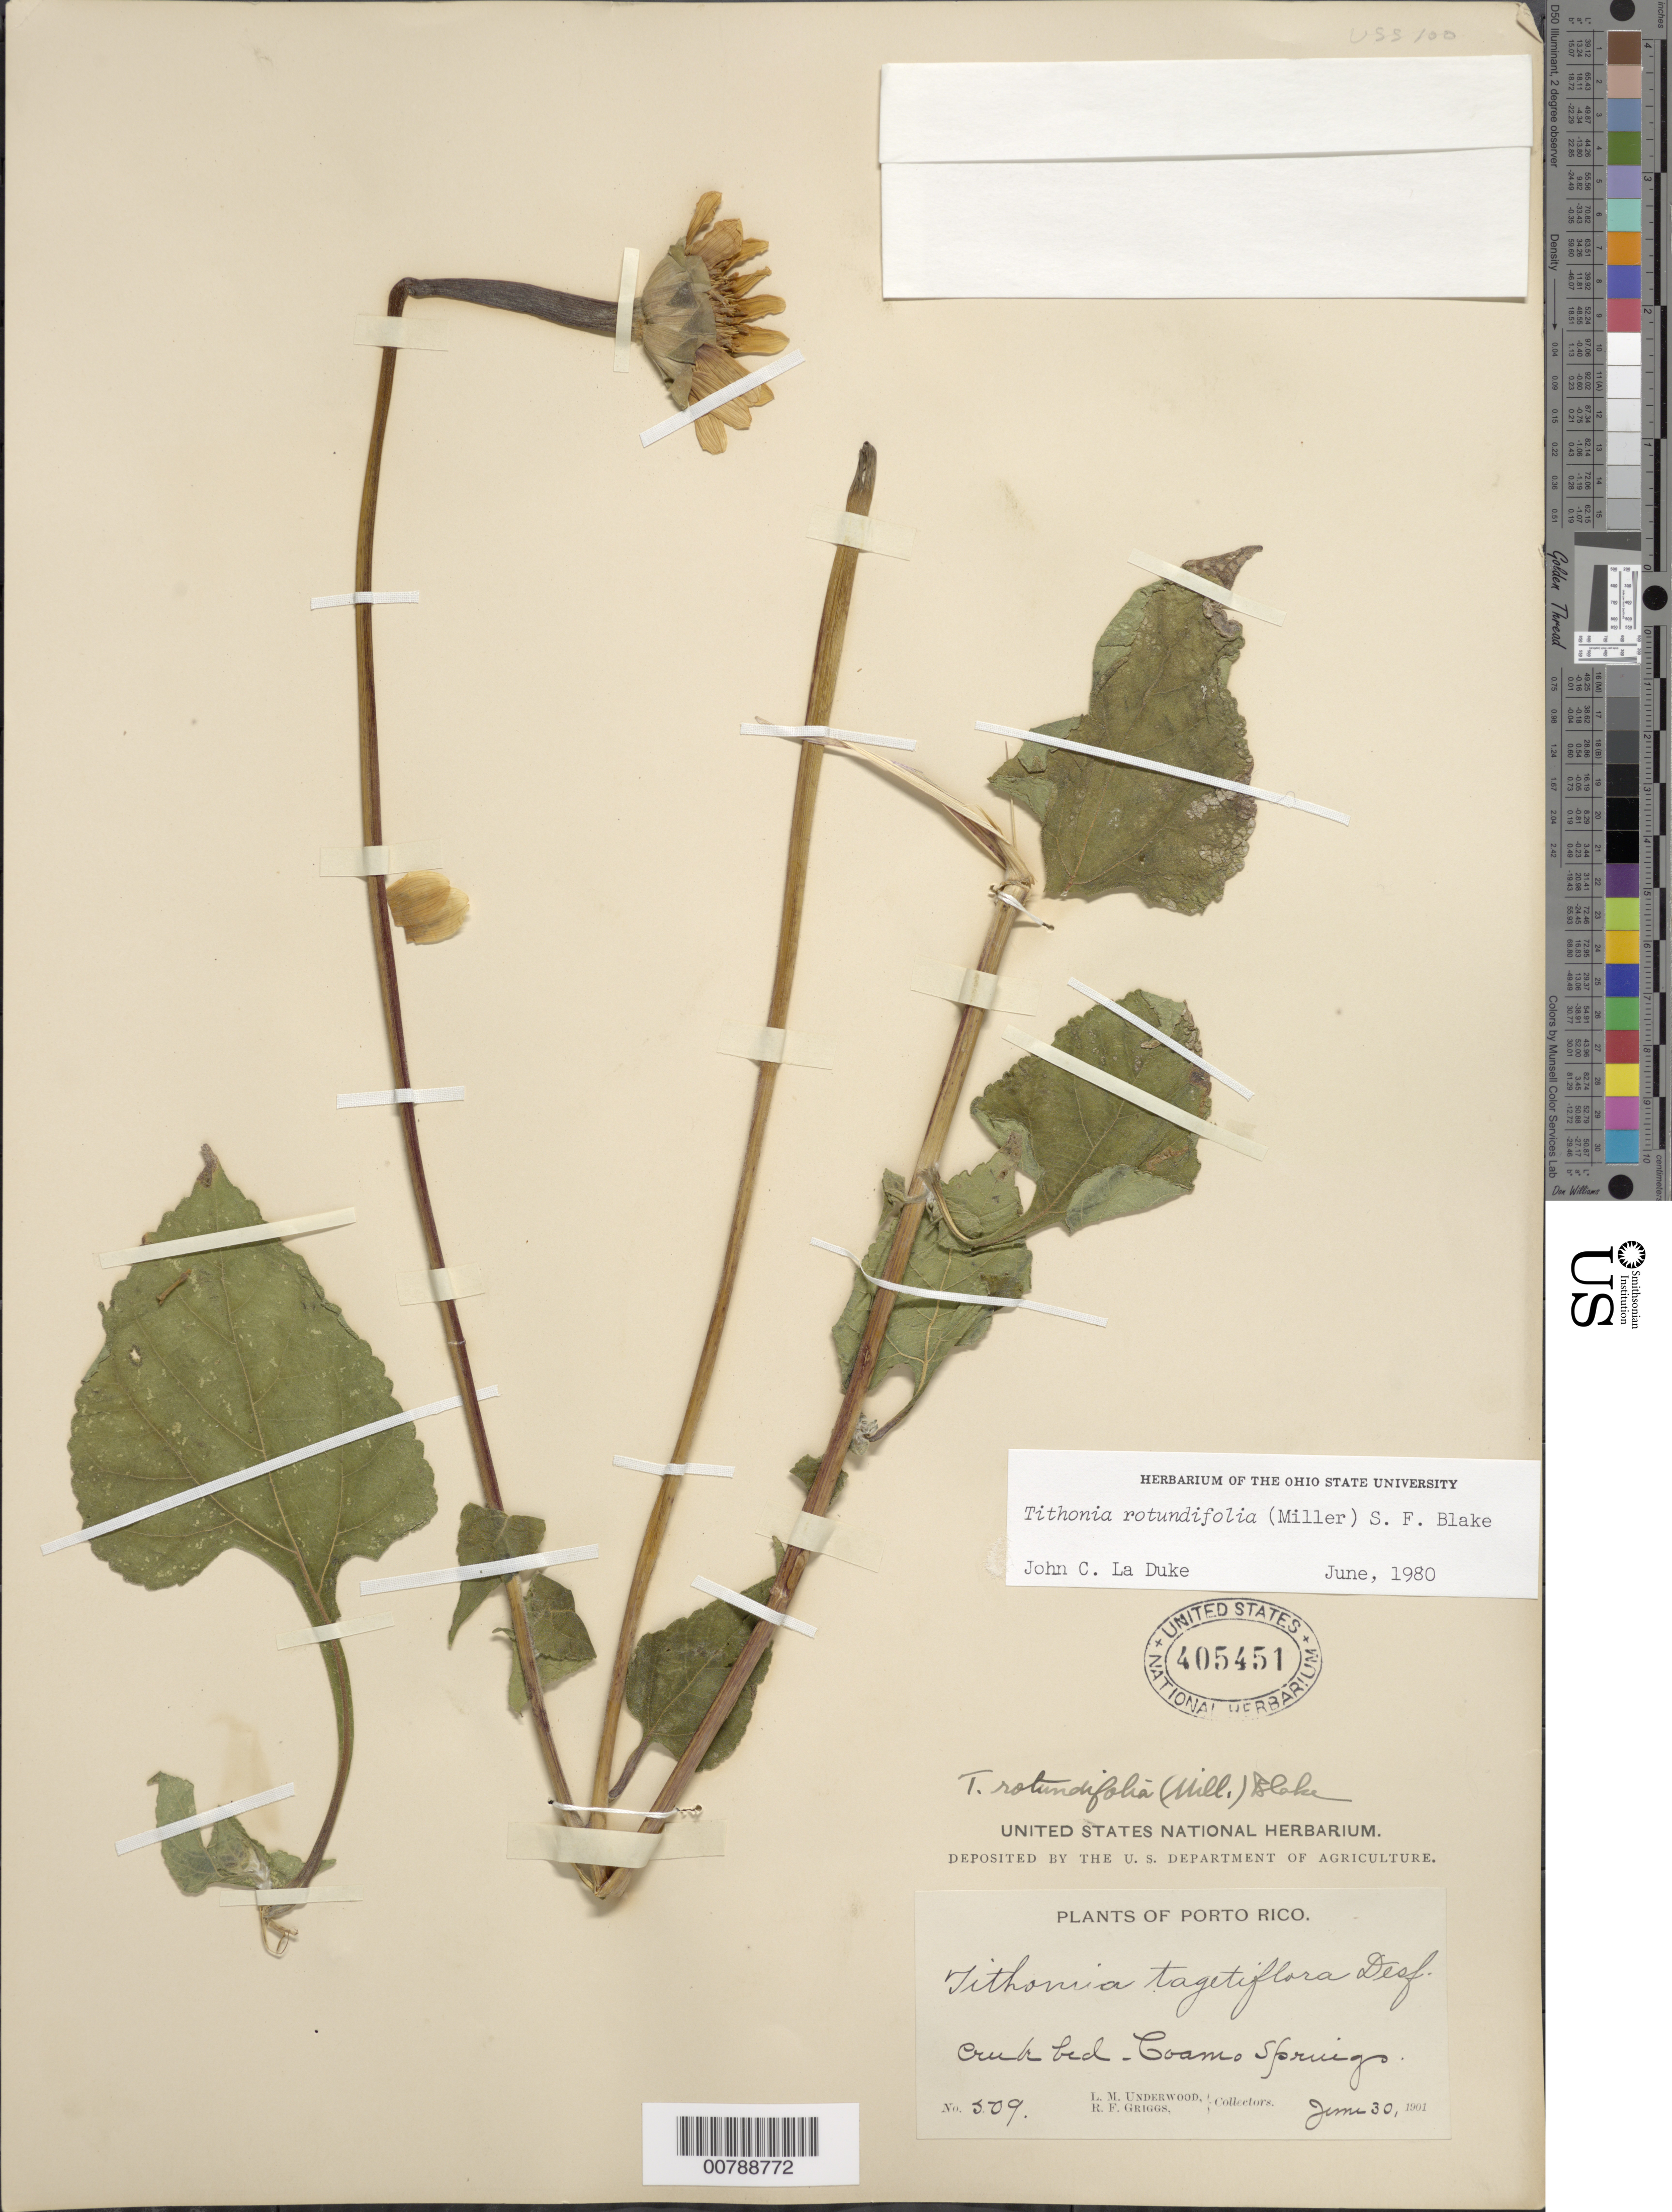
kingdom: Plantae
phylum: Tracheophyta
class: Magnoliopsida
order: Asterales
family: Asteraceae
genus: Tithonia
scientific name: Tithonia rotundifolia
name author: (Mill.) S.F. Blake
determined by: La Duke, J. C.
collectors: L. M. Underwood & R. F. Griggs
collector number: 509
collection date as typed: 30 Jun 1901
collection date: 1901-06-30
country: Puerto Rico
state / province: Coamo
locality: Creek bed, Coamo Springs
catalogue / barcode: US 405451